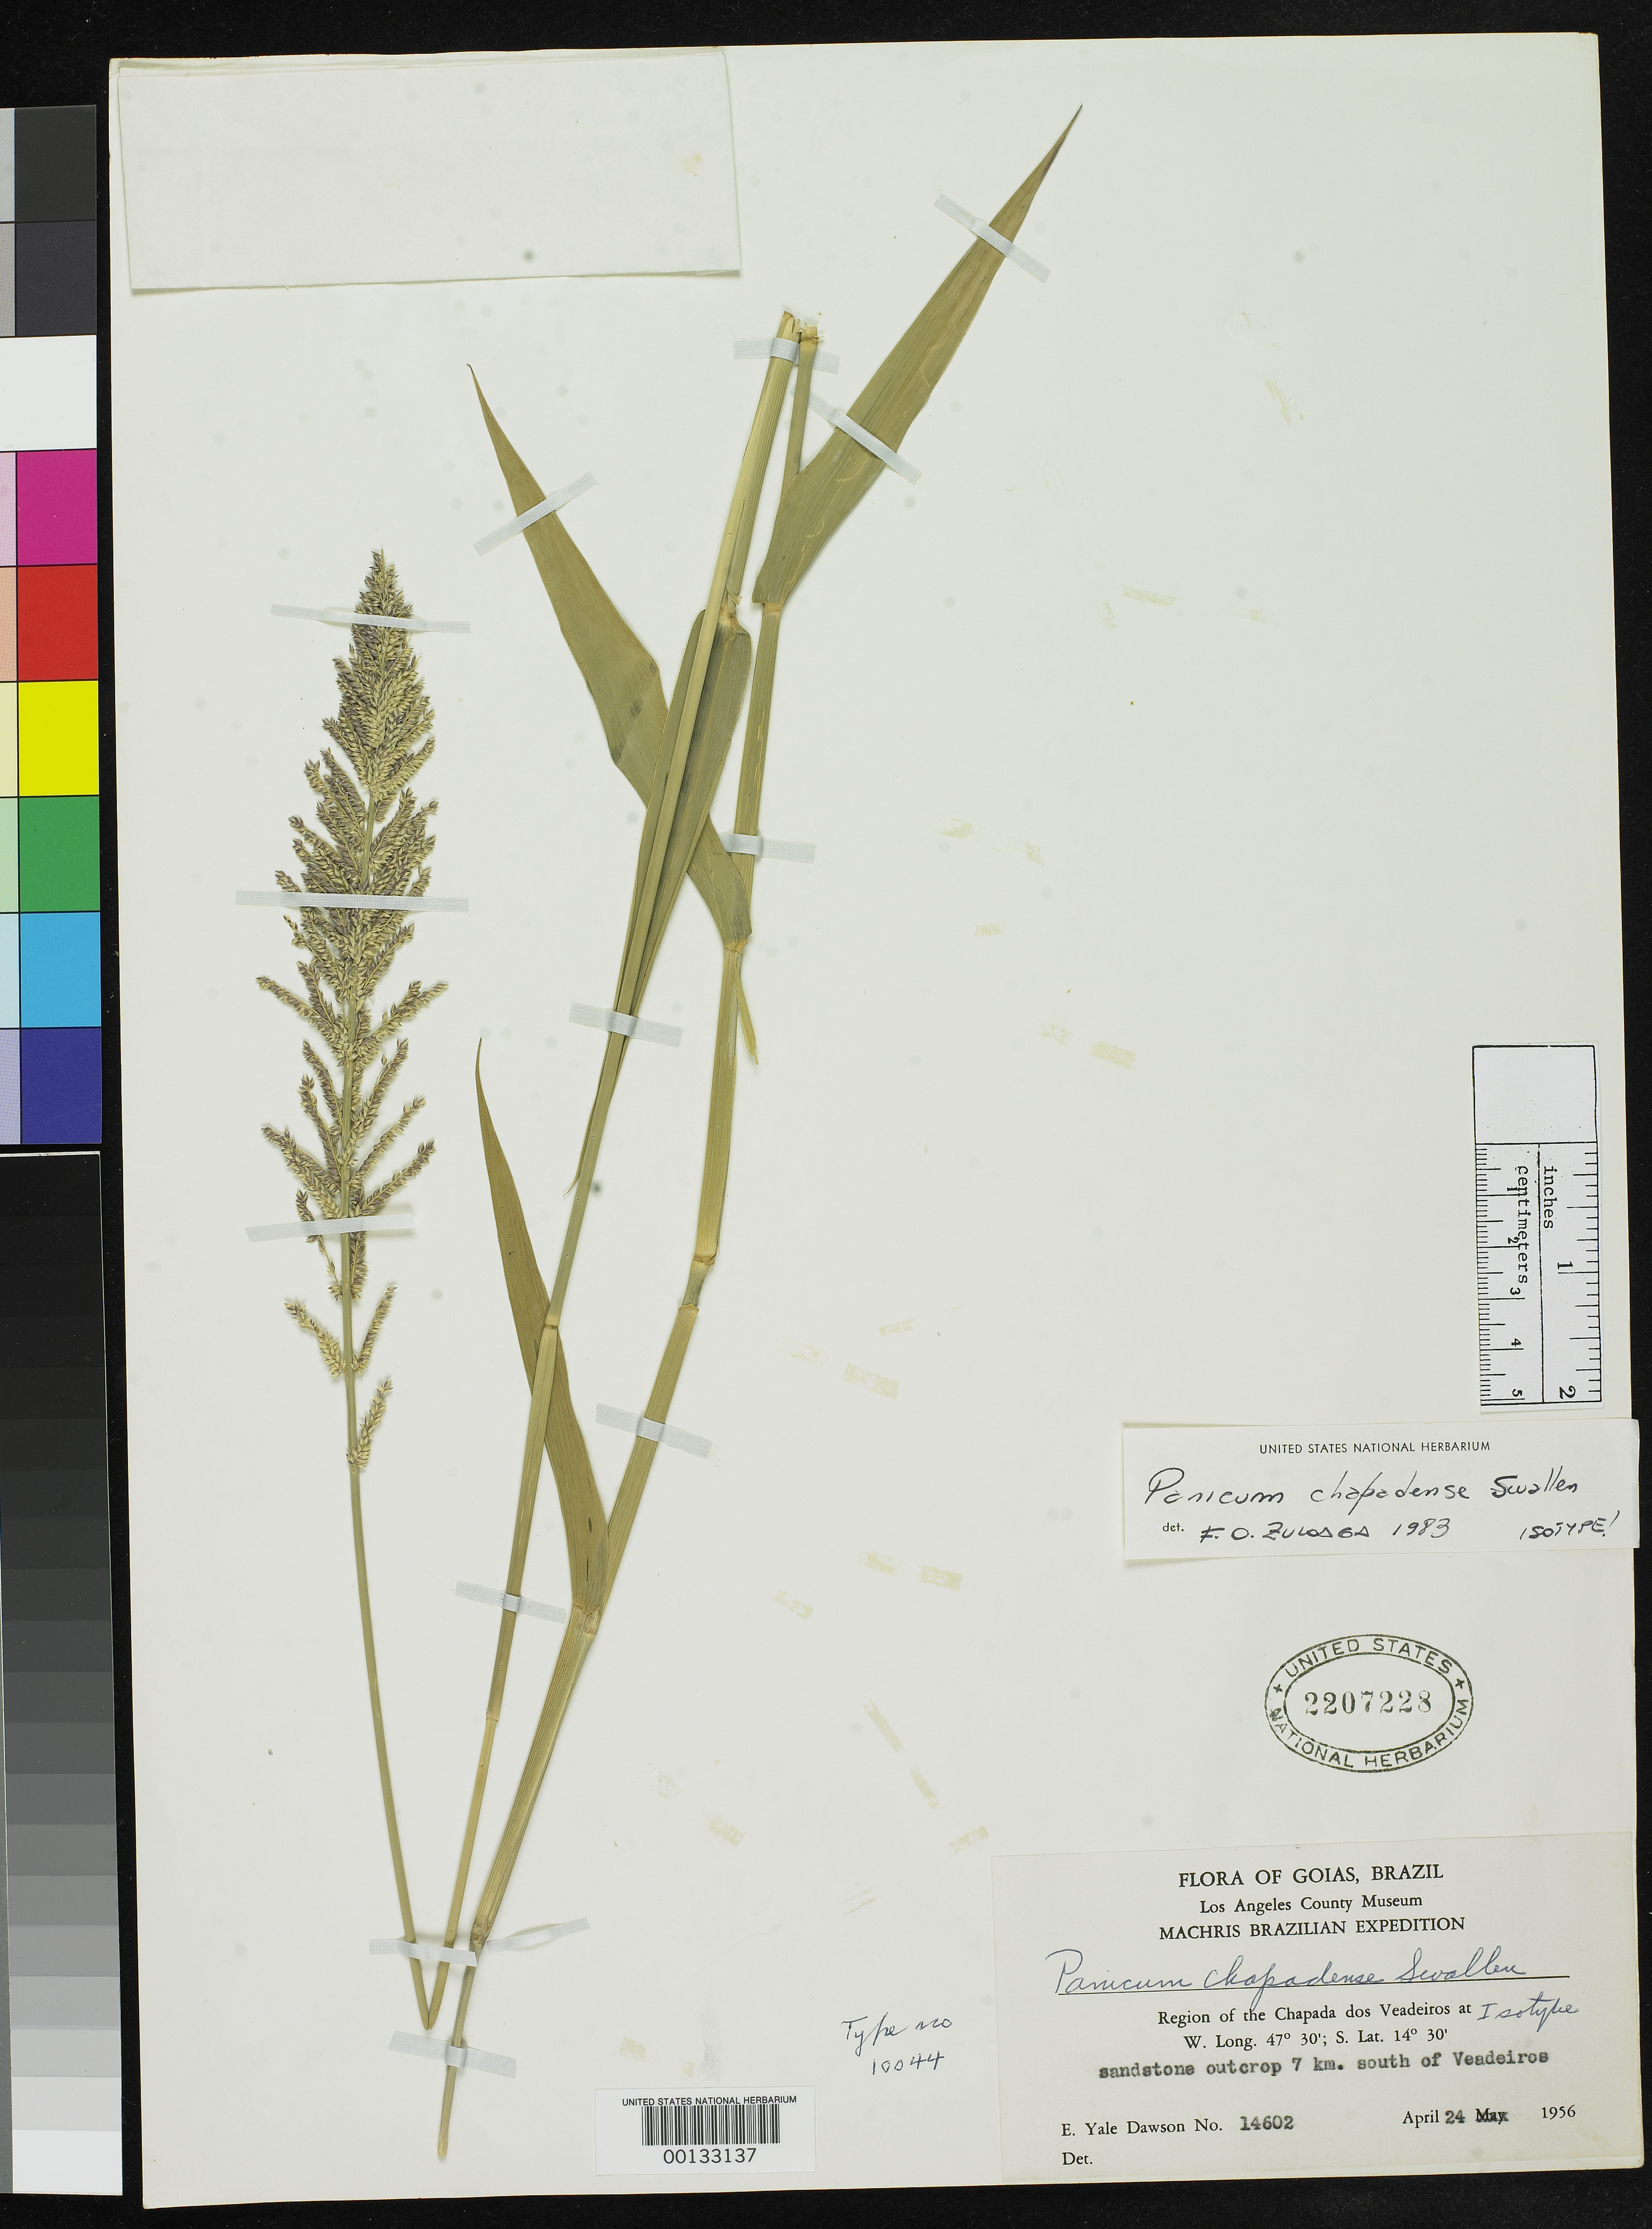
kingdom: Plantae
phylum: Tracheophyta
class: Liliopsida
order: Poales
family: Poaceae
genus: Panicum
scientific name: Panicum chapadense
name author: Swallen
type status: Isotype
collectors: E. Y. Dawson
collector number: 14602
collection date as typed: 24 Apr 1956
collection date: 1956-04-24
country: Brazil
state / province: Goiás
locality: Region of the Chapada dos Veadeiros.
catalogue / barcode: US 2207228